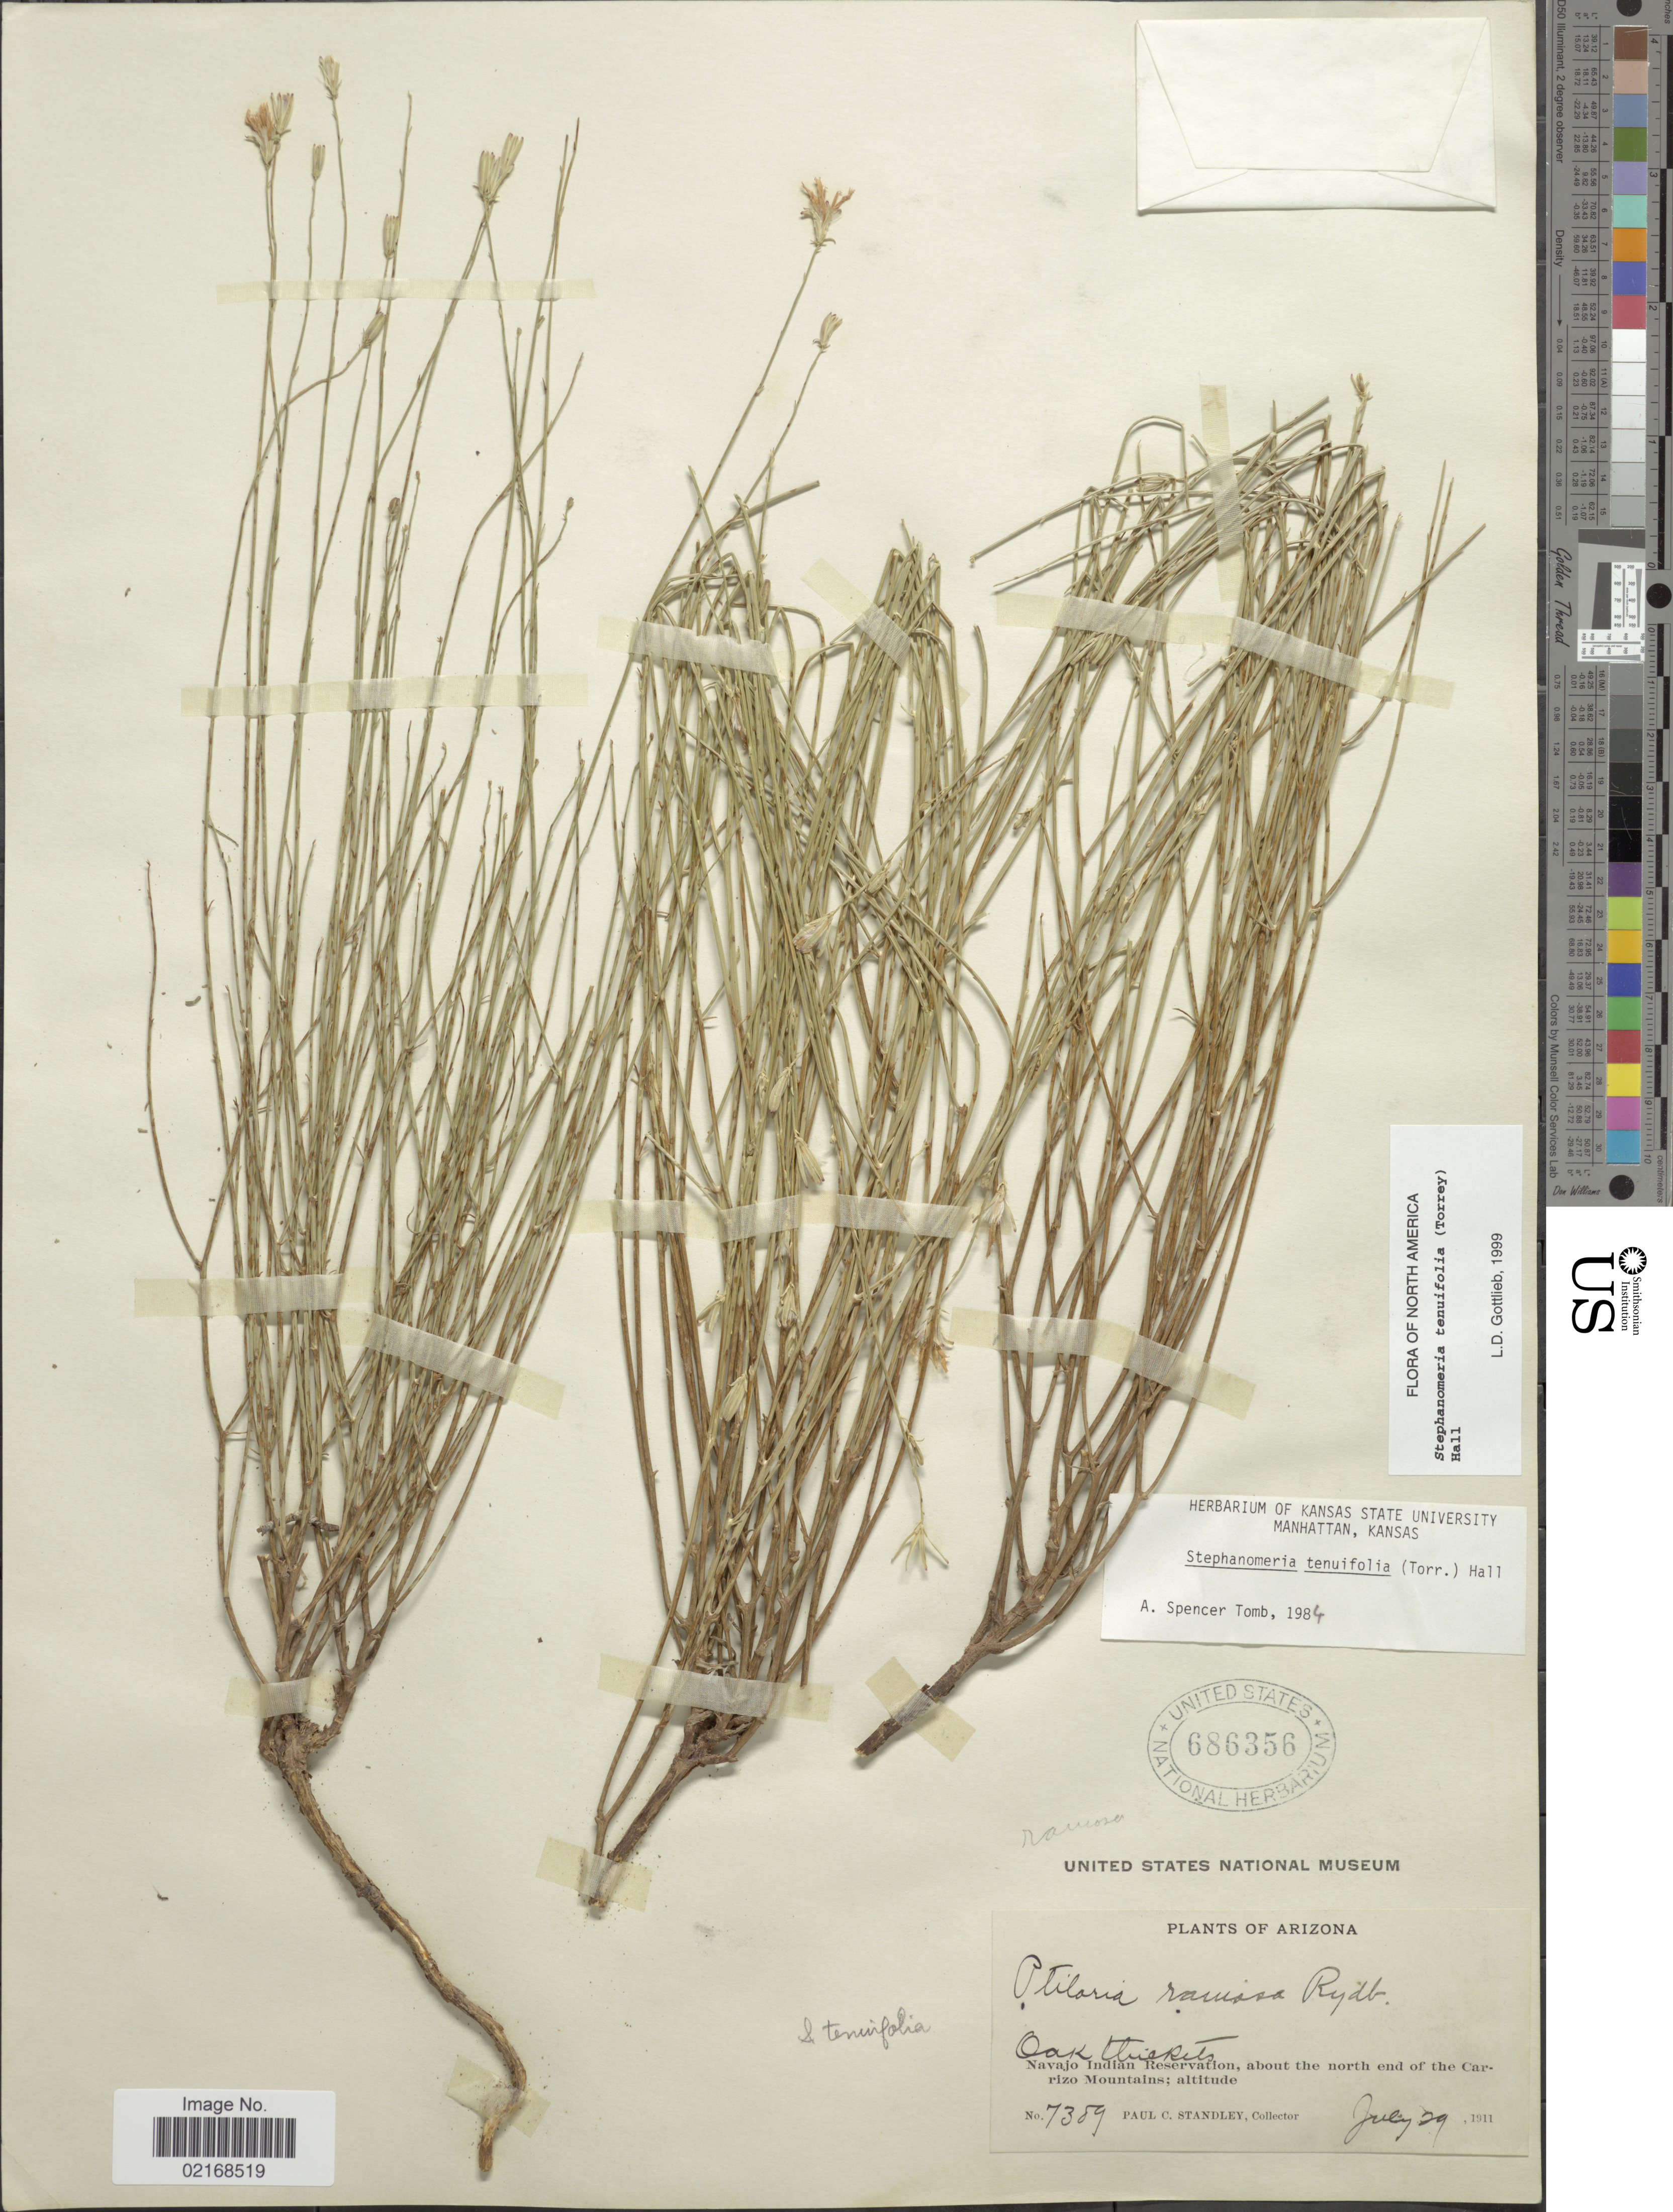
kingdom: Plantae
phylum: Tracheophyta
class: Magnoliopsida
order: Asterales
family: Asteraceae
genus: Stephanomeria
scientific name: Stephanomeria tenuifolia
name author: (Torr.) H.M. Hall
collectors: P. C. Standley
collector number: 7389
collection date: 1911-07-29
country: United States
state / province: Arizona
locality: Oak thickets, Navajo Indian Reservation, about the north end of Carrizo Mountains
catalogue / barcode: US 686356